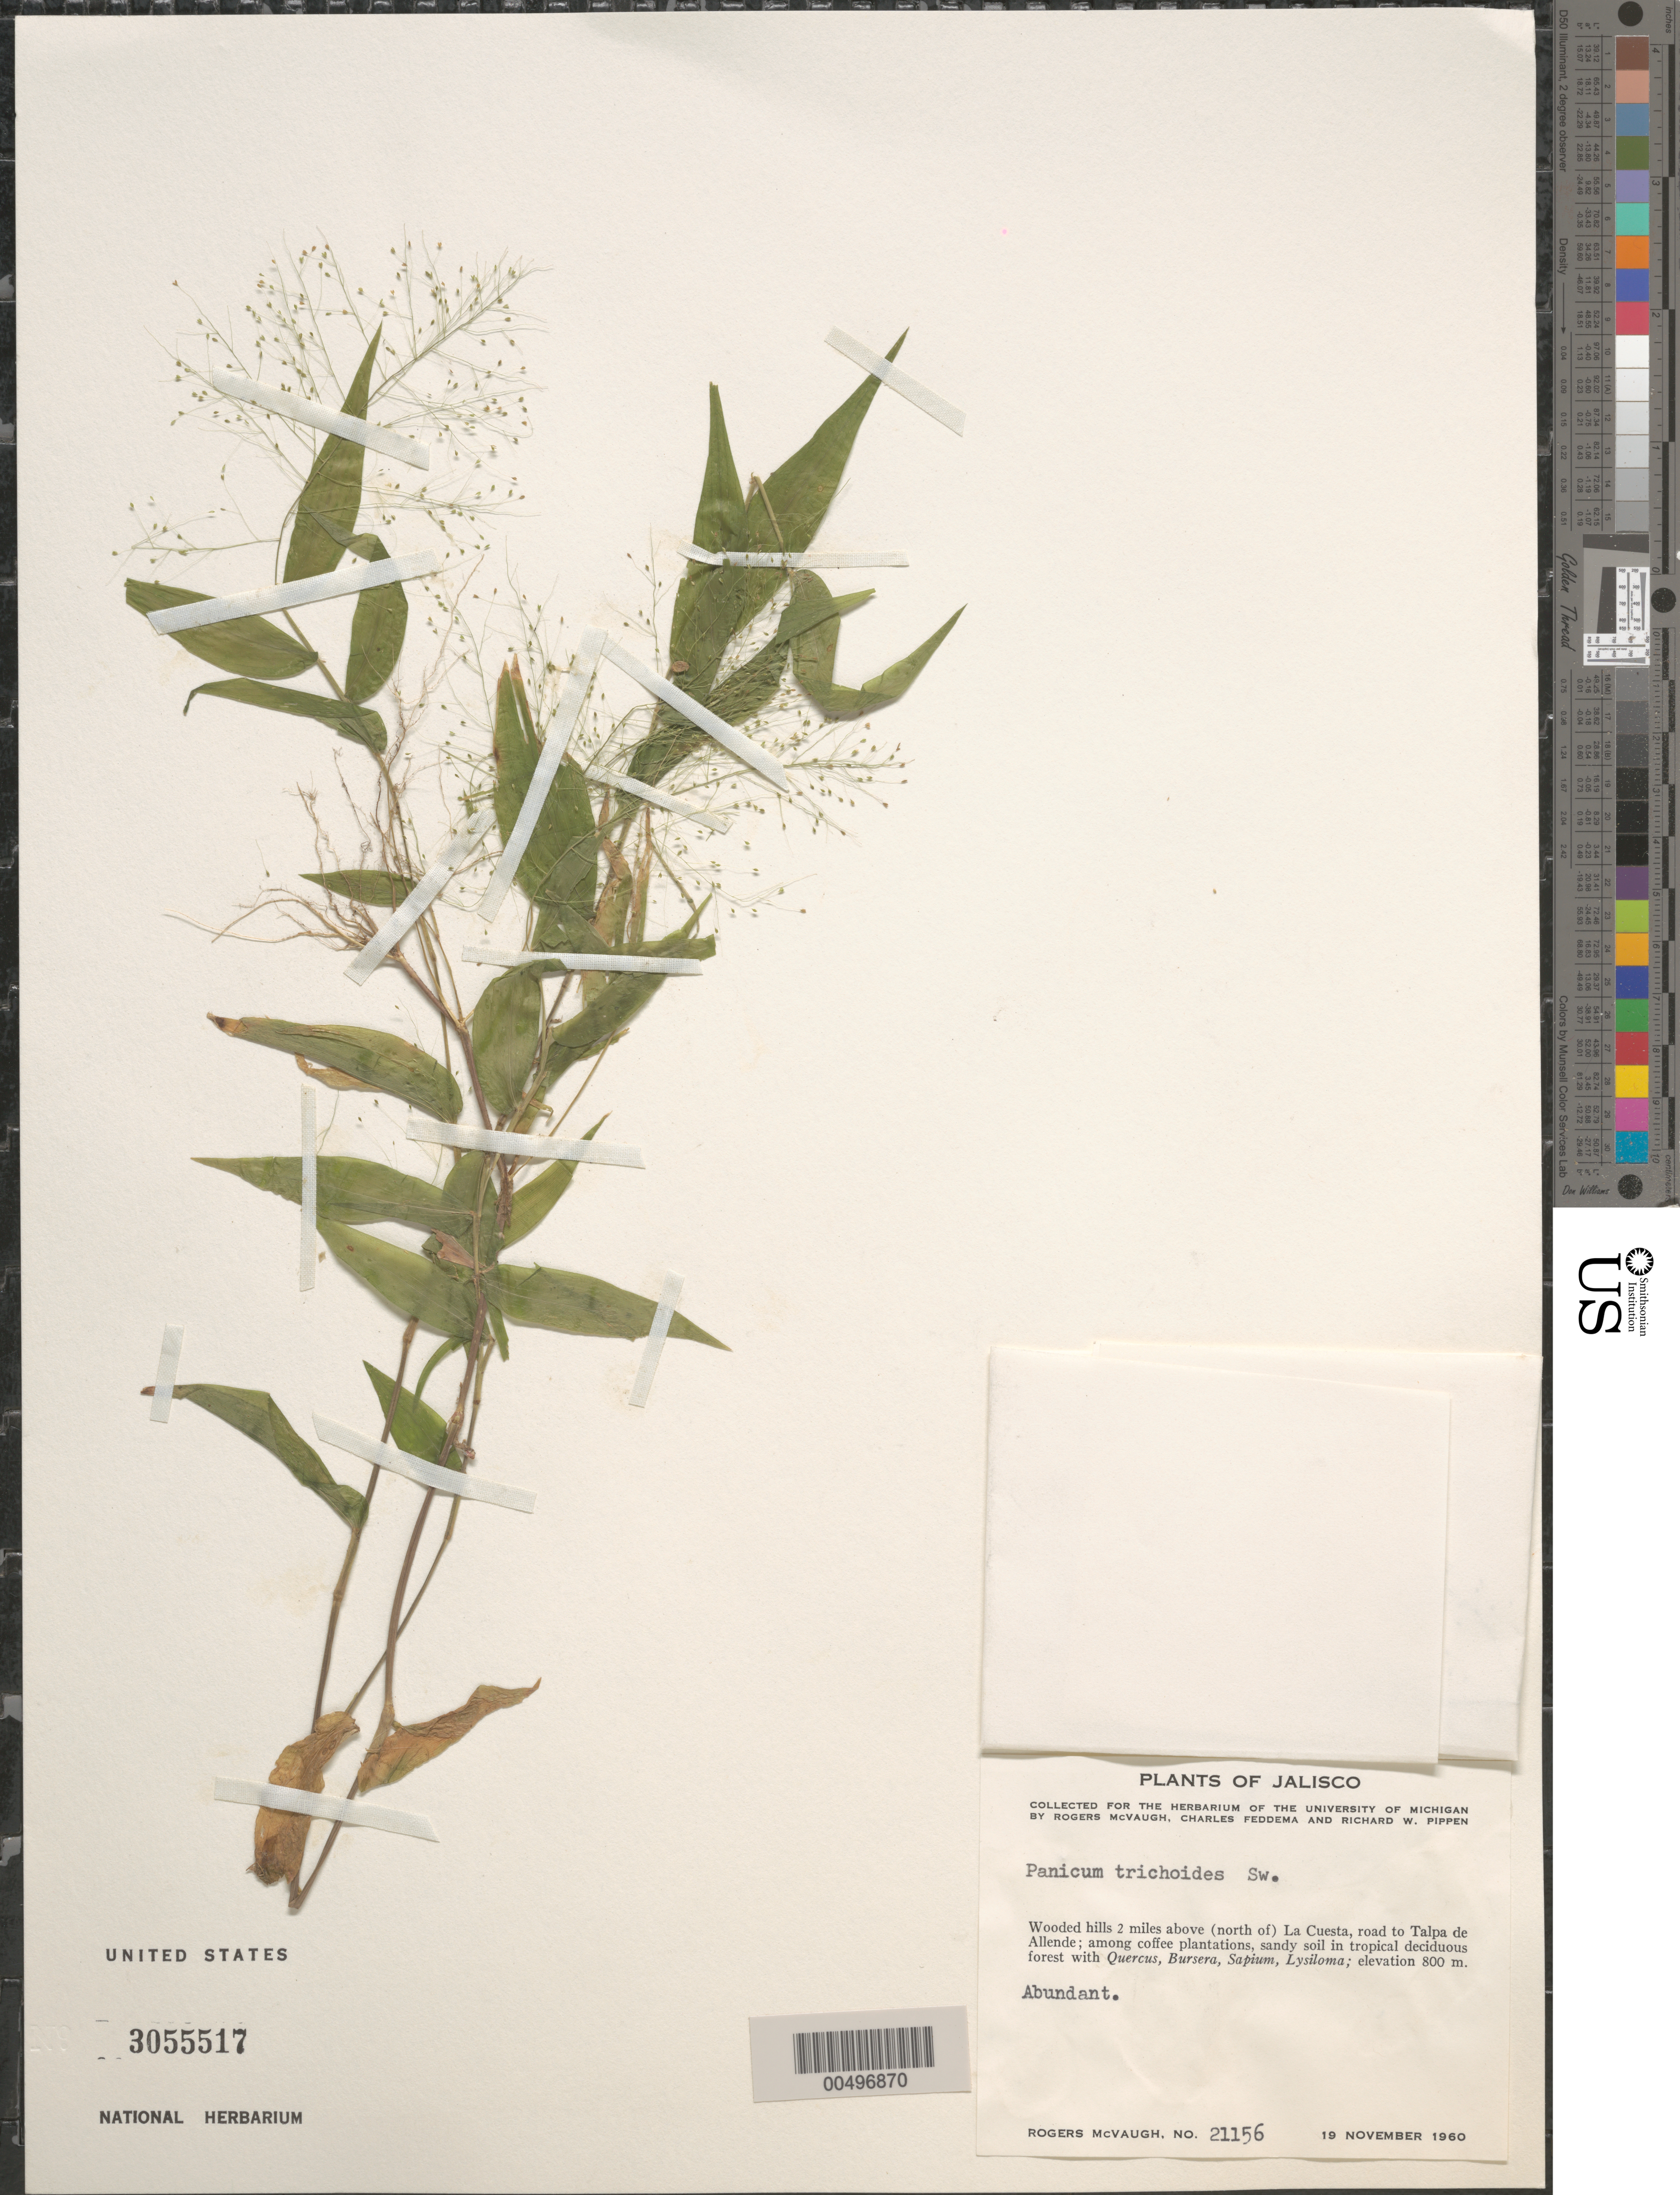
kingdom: Plantae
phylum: Tracheophyta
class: Liliopsida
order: Poales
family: Poaceae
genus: Panicum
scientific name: Panicum trichoides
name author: Sw.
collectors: R. McVaugh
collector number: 21156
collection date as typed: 19 Nov 1960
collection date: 1960-11-19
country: Mexico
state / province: Jalisco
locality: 2 mi above (N of) La Cuesta, rd to Talpa de Allende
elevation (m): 800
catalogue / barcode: US 3055517